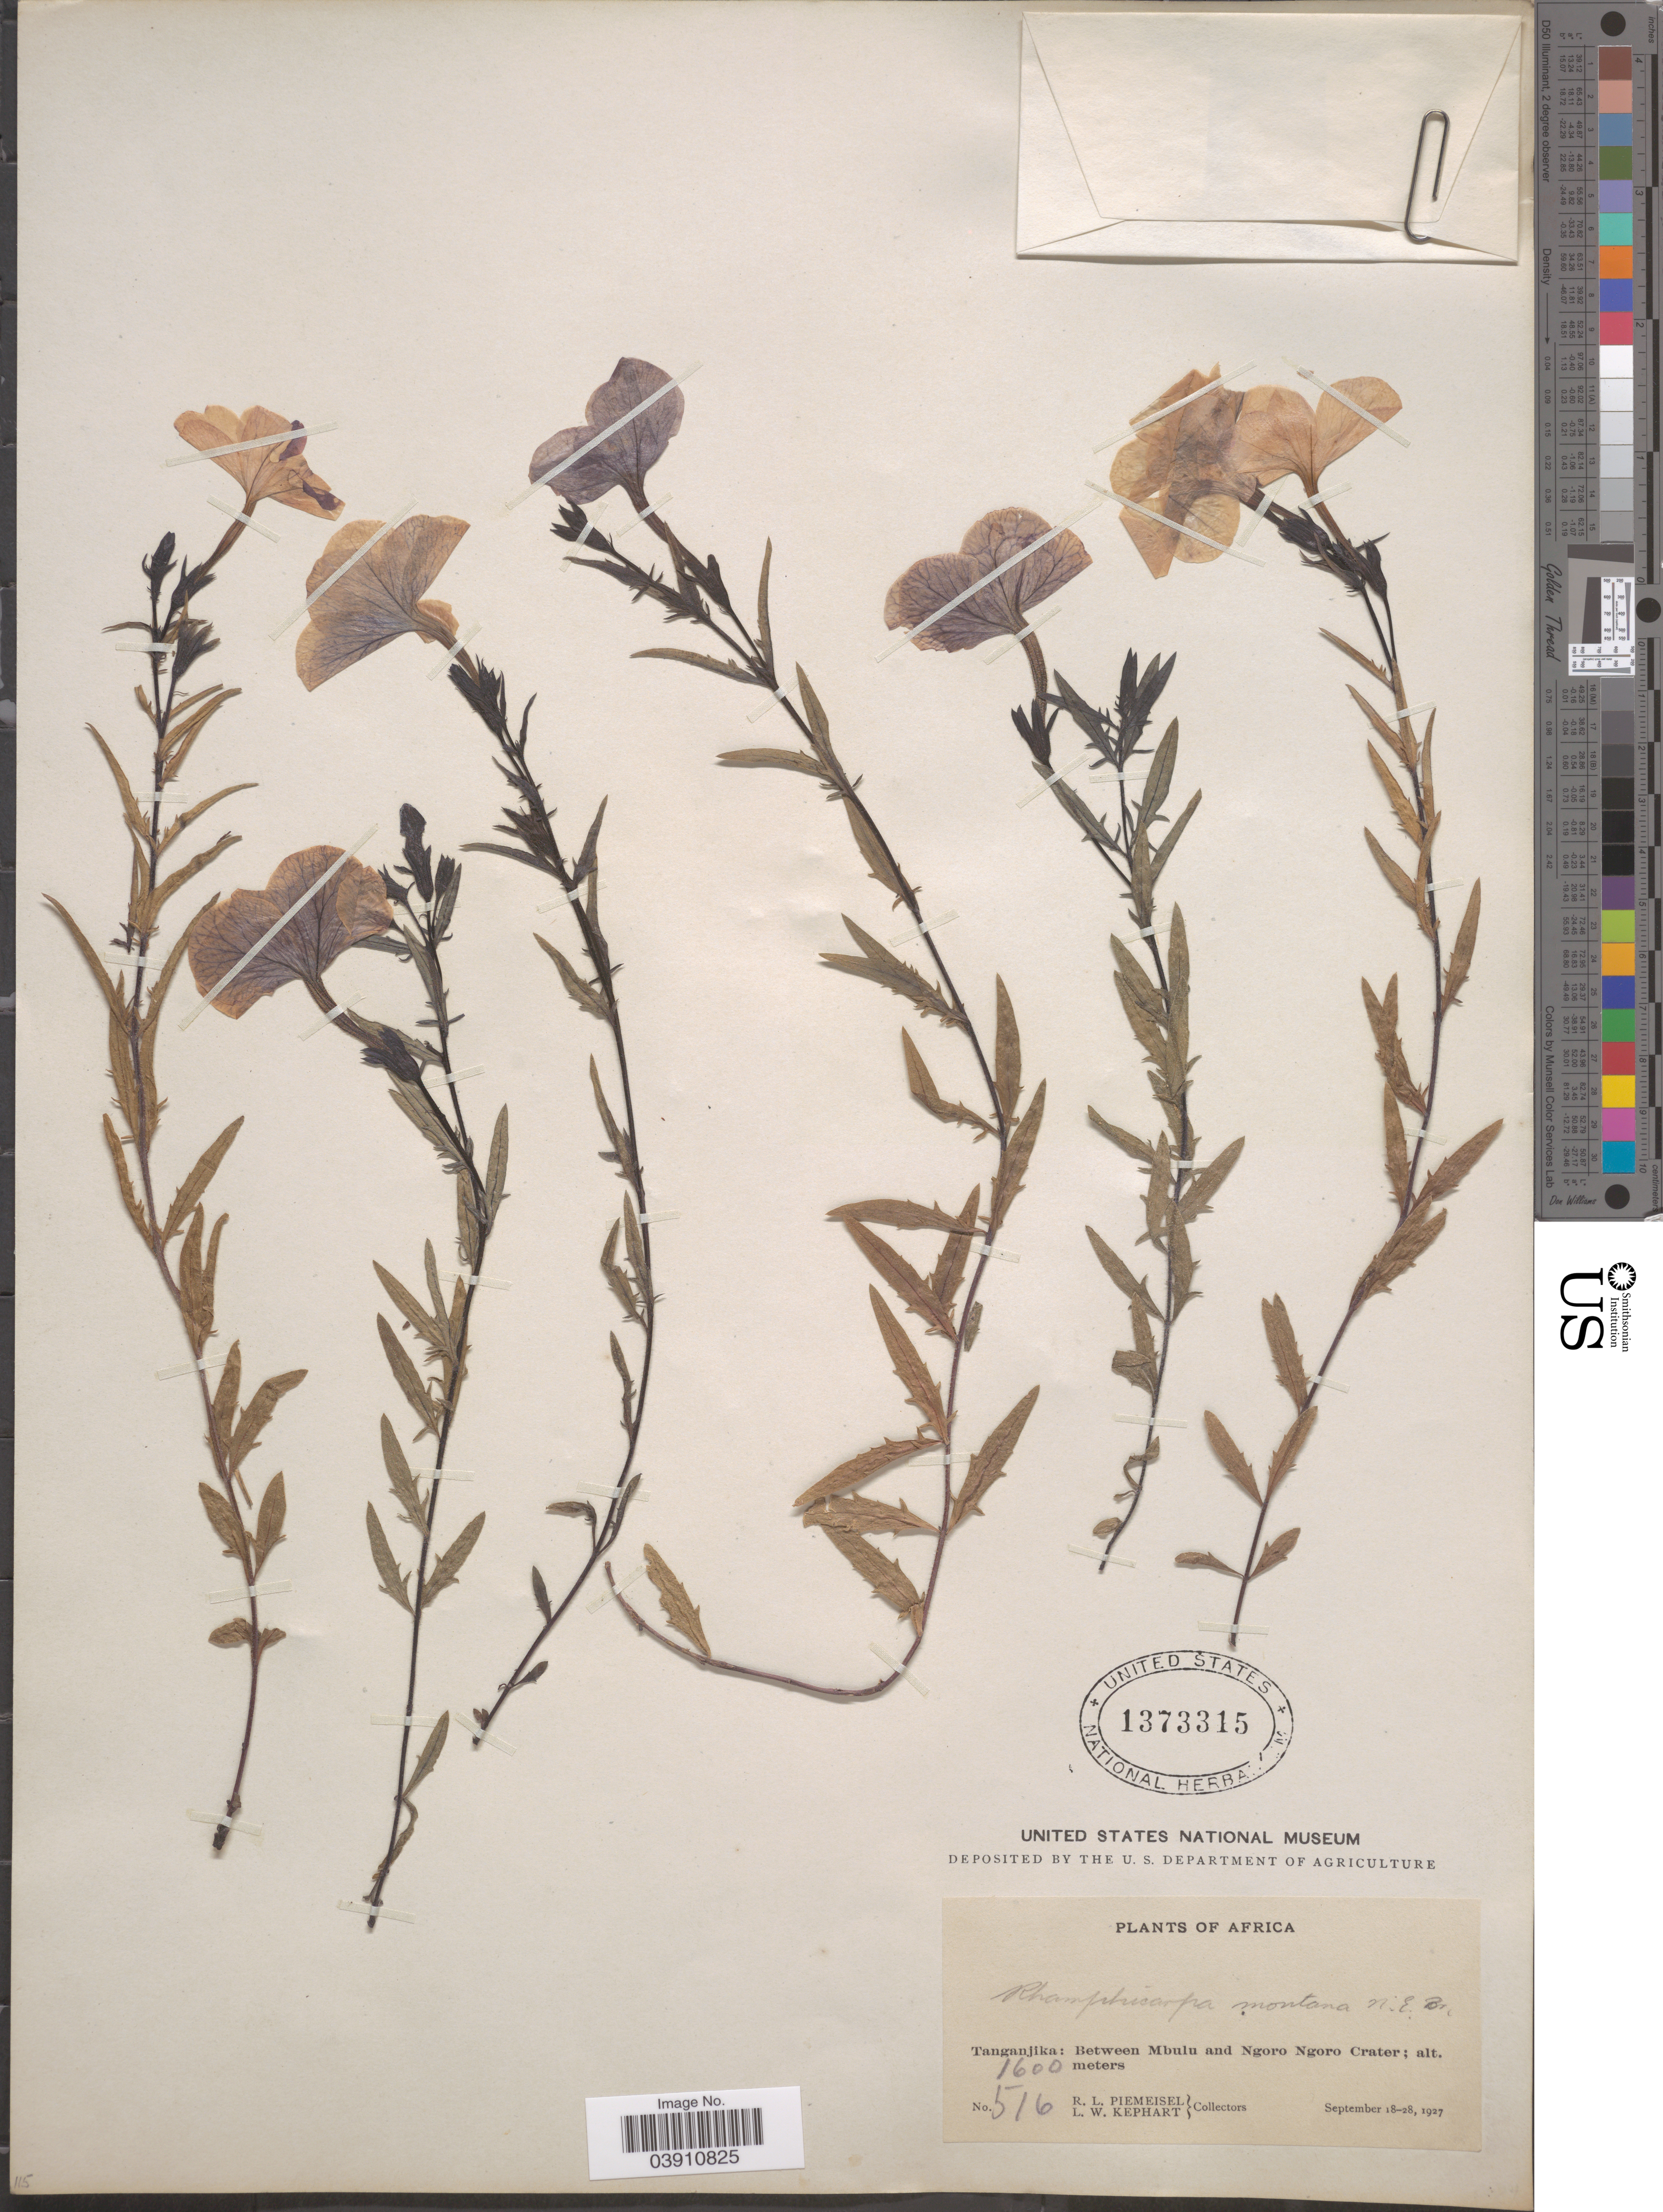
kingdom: Plantae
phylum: Tracheophyta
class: Magnoliopsida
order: Lamiales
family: Orobanchaceae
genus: Cycnium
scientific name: Cycnium tubulosum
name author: (L. f.) Engl.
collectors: R. L. Piemeisel & L. W. Kephart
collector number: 516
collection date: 1927-09-18/1927-09-28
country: Tanzania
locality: Africa. Tanganjika: Between Mbulu and Ngoro Ngoro Crater.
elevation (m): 1600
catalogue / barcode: US 1373315